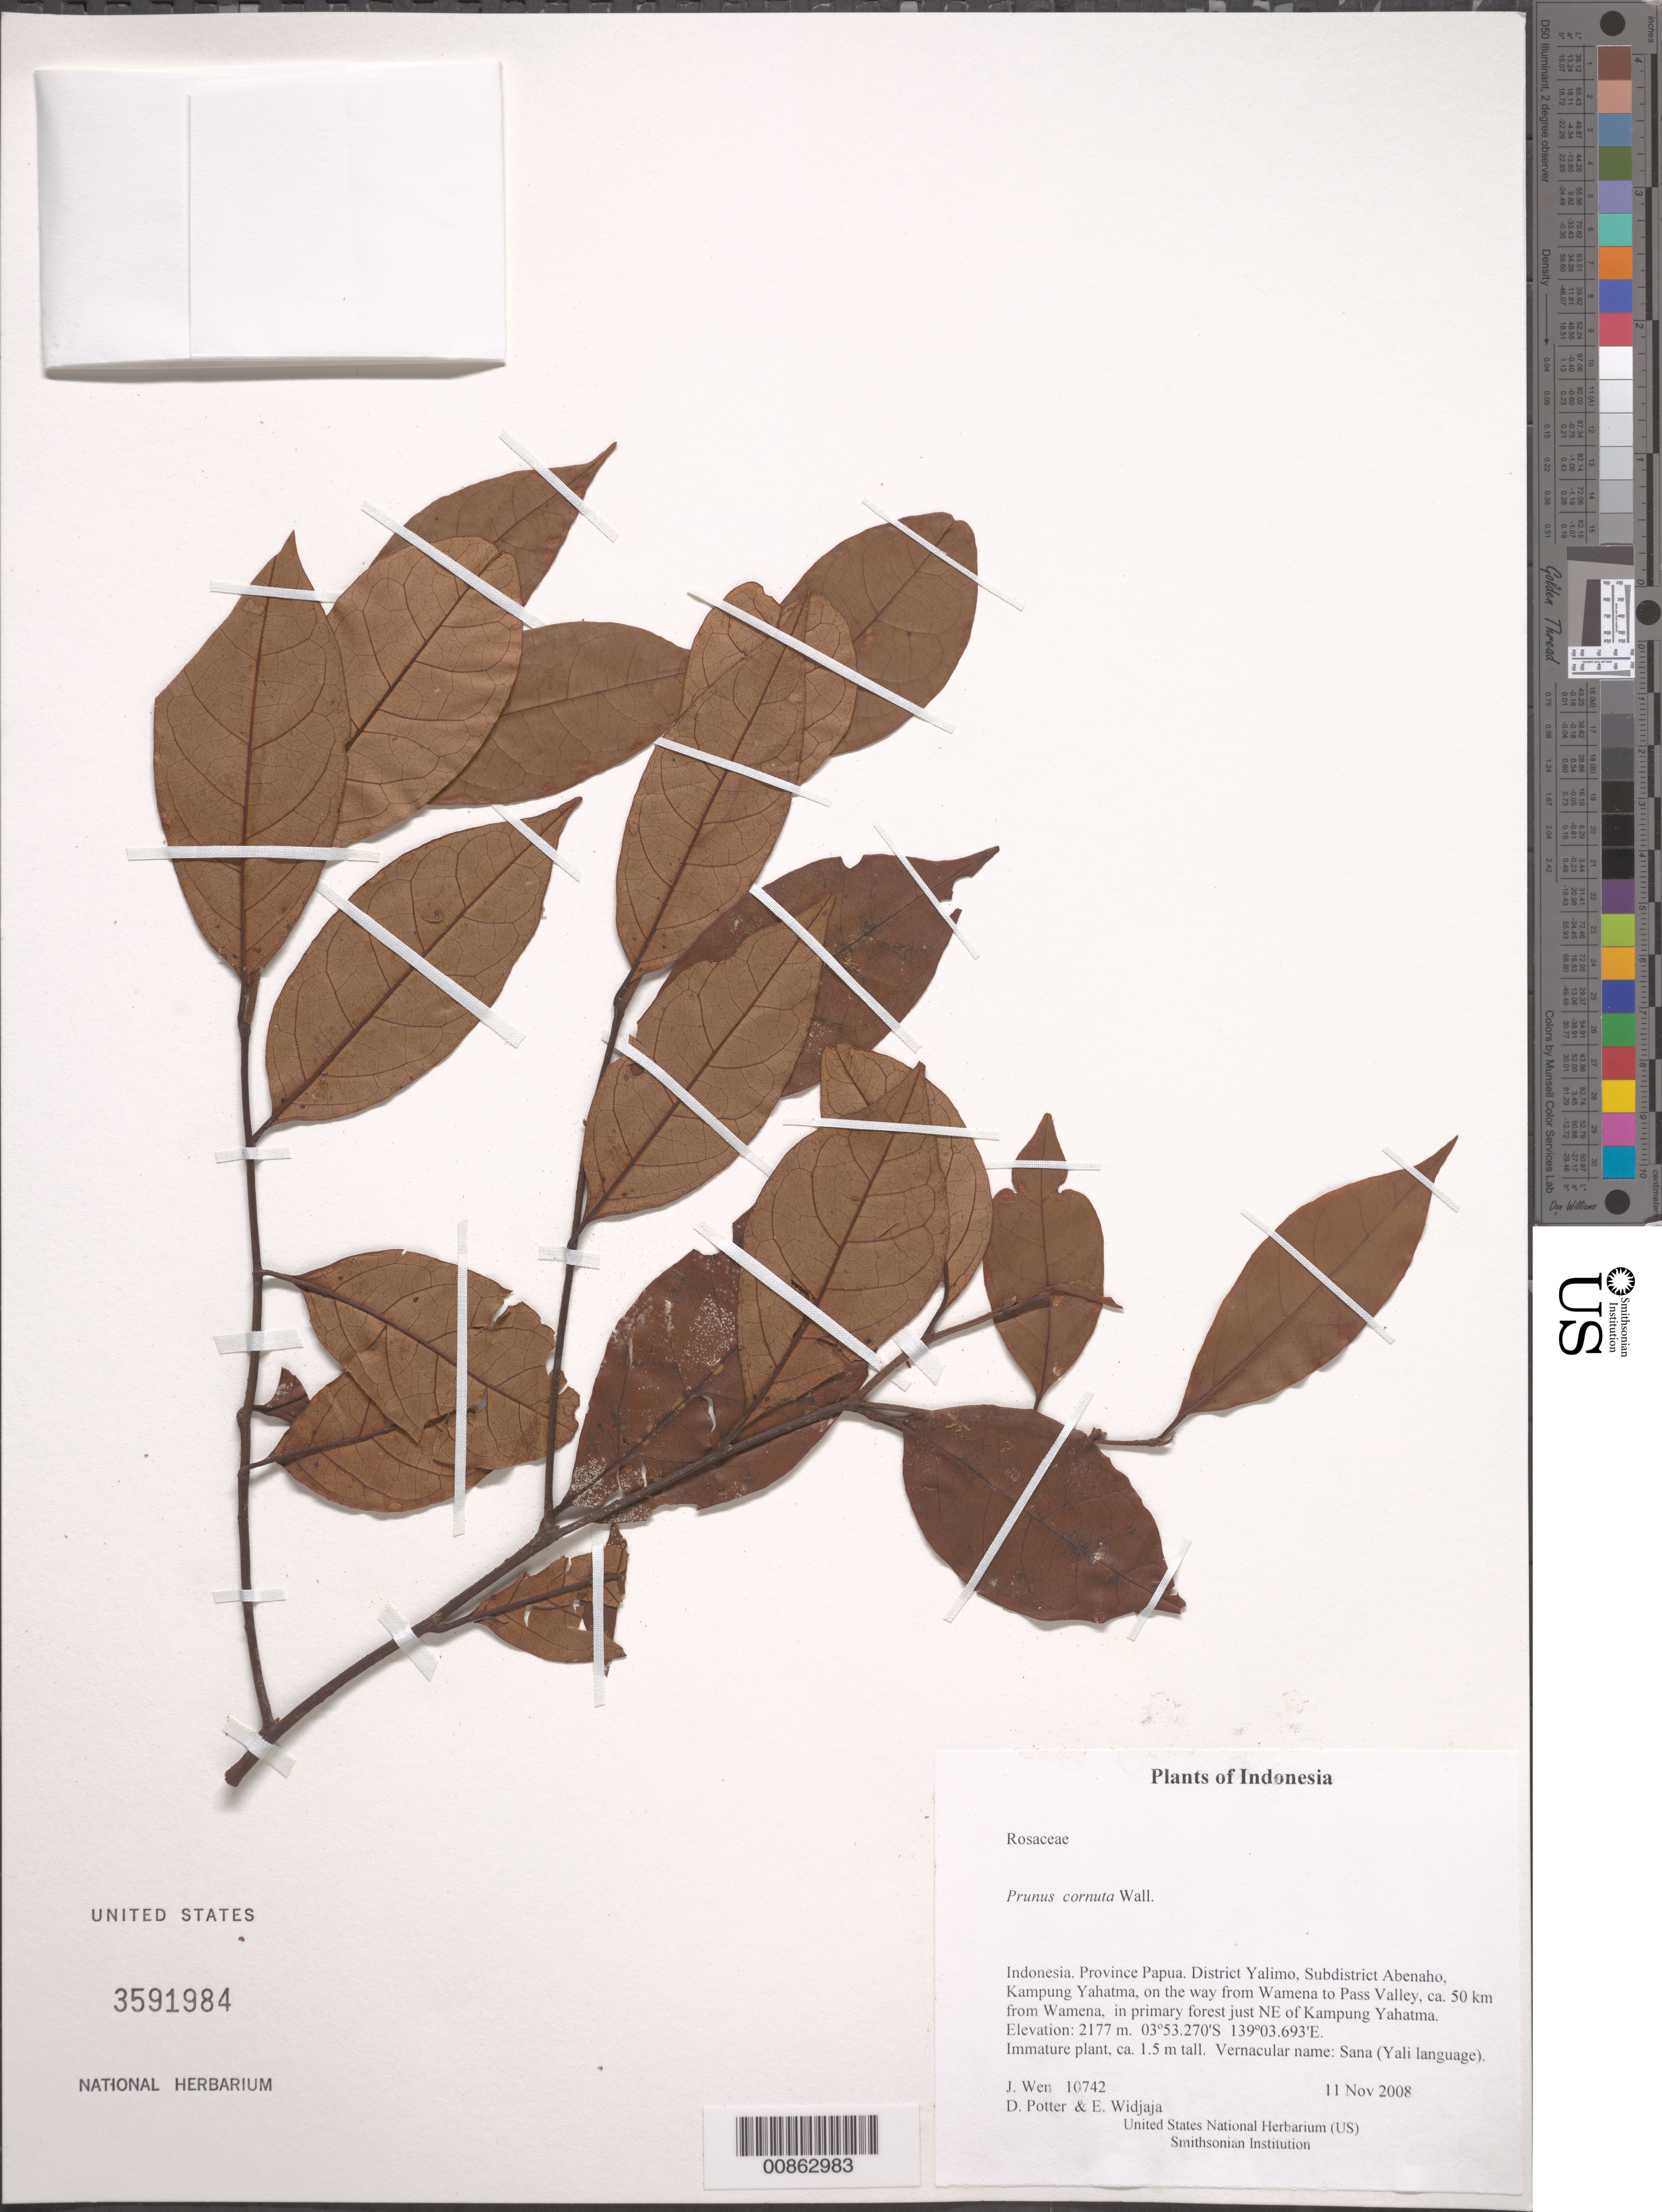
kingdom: Plantae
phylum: Tracheophyta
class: Magnoliopsida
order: Rosales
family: Rosaceae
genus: Prunus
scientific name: Prunus cornuta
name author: (Wall. ex Royle) Steud.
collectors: J. Wen, D. Potter & E. A. Widjaja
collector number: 10742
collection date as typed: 11 Nov 2008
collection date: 2008-11-11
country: Indonesia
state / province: Papua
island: New Guinea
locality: District Yalimo, Subdistrict Abenaho, Kampung Yahatma, on the way from Wamena to Pass Valley, ca. 50 km from Wamena, in primary forest just NE of Kampung Yahatma. Irian Barat.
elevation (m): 2177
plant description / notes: Common name: Sana; Common name language: Yali language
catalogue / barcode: US 3591984